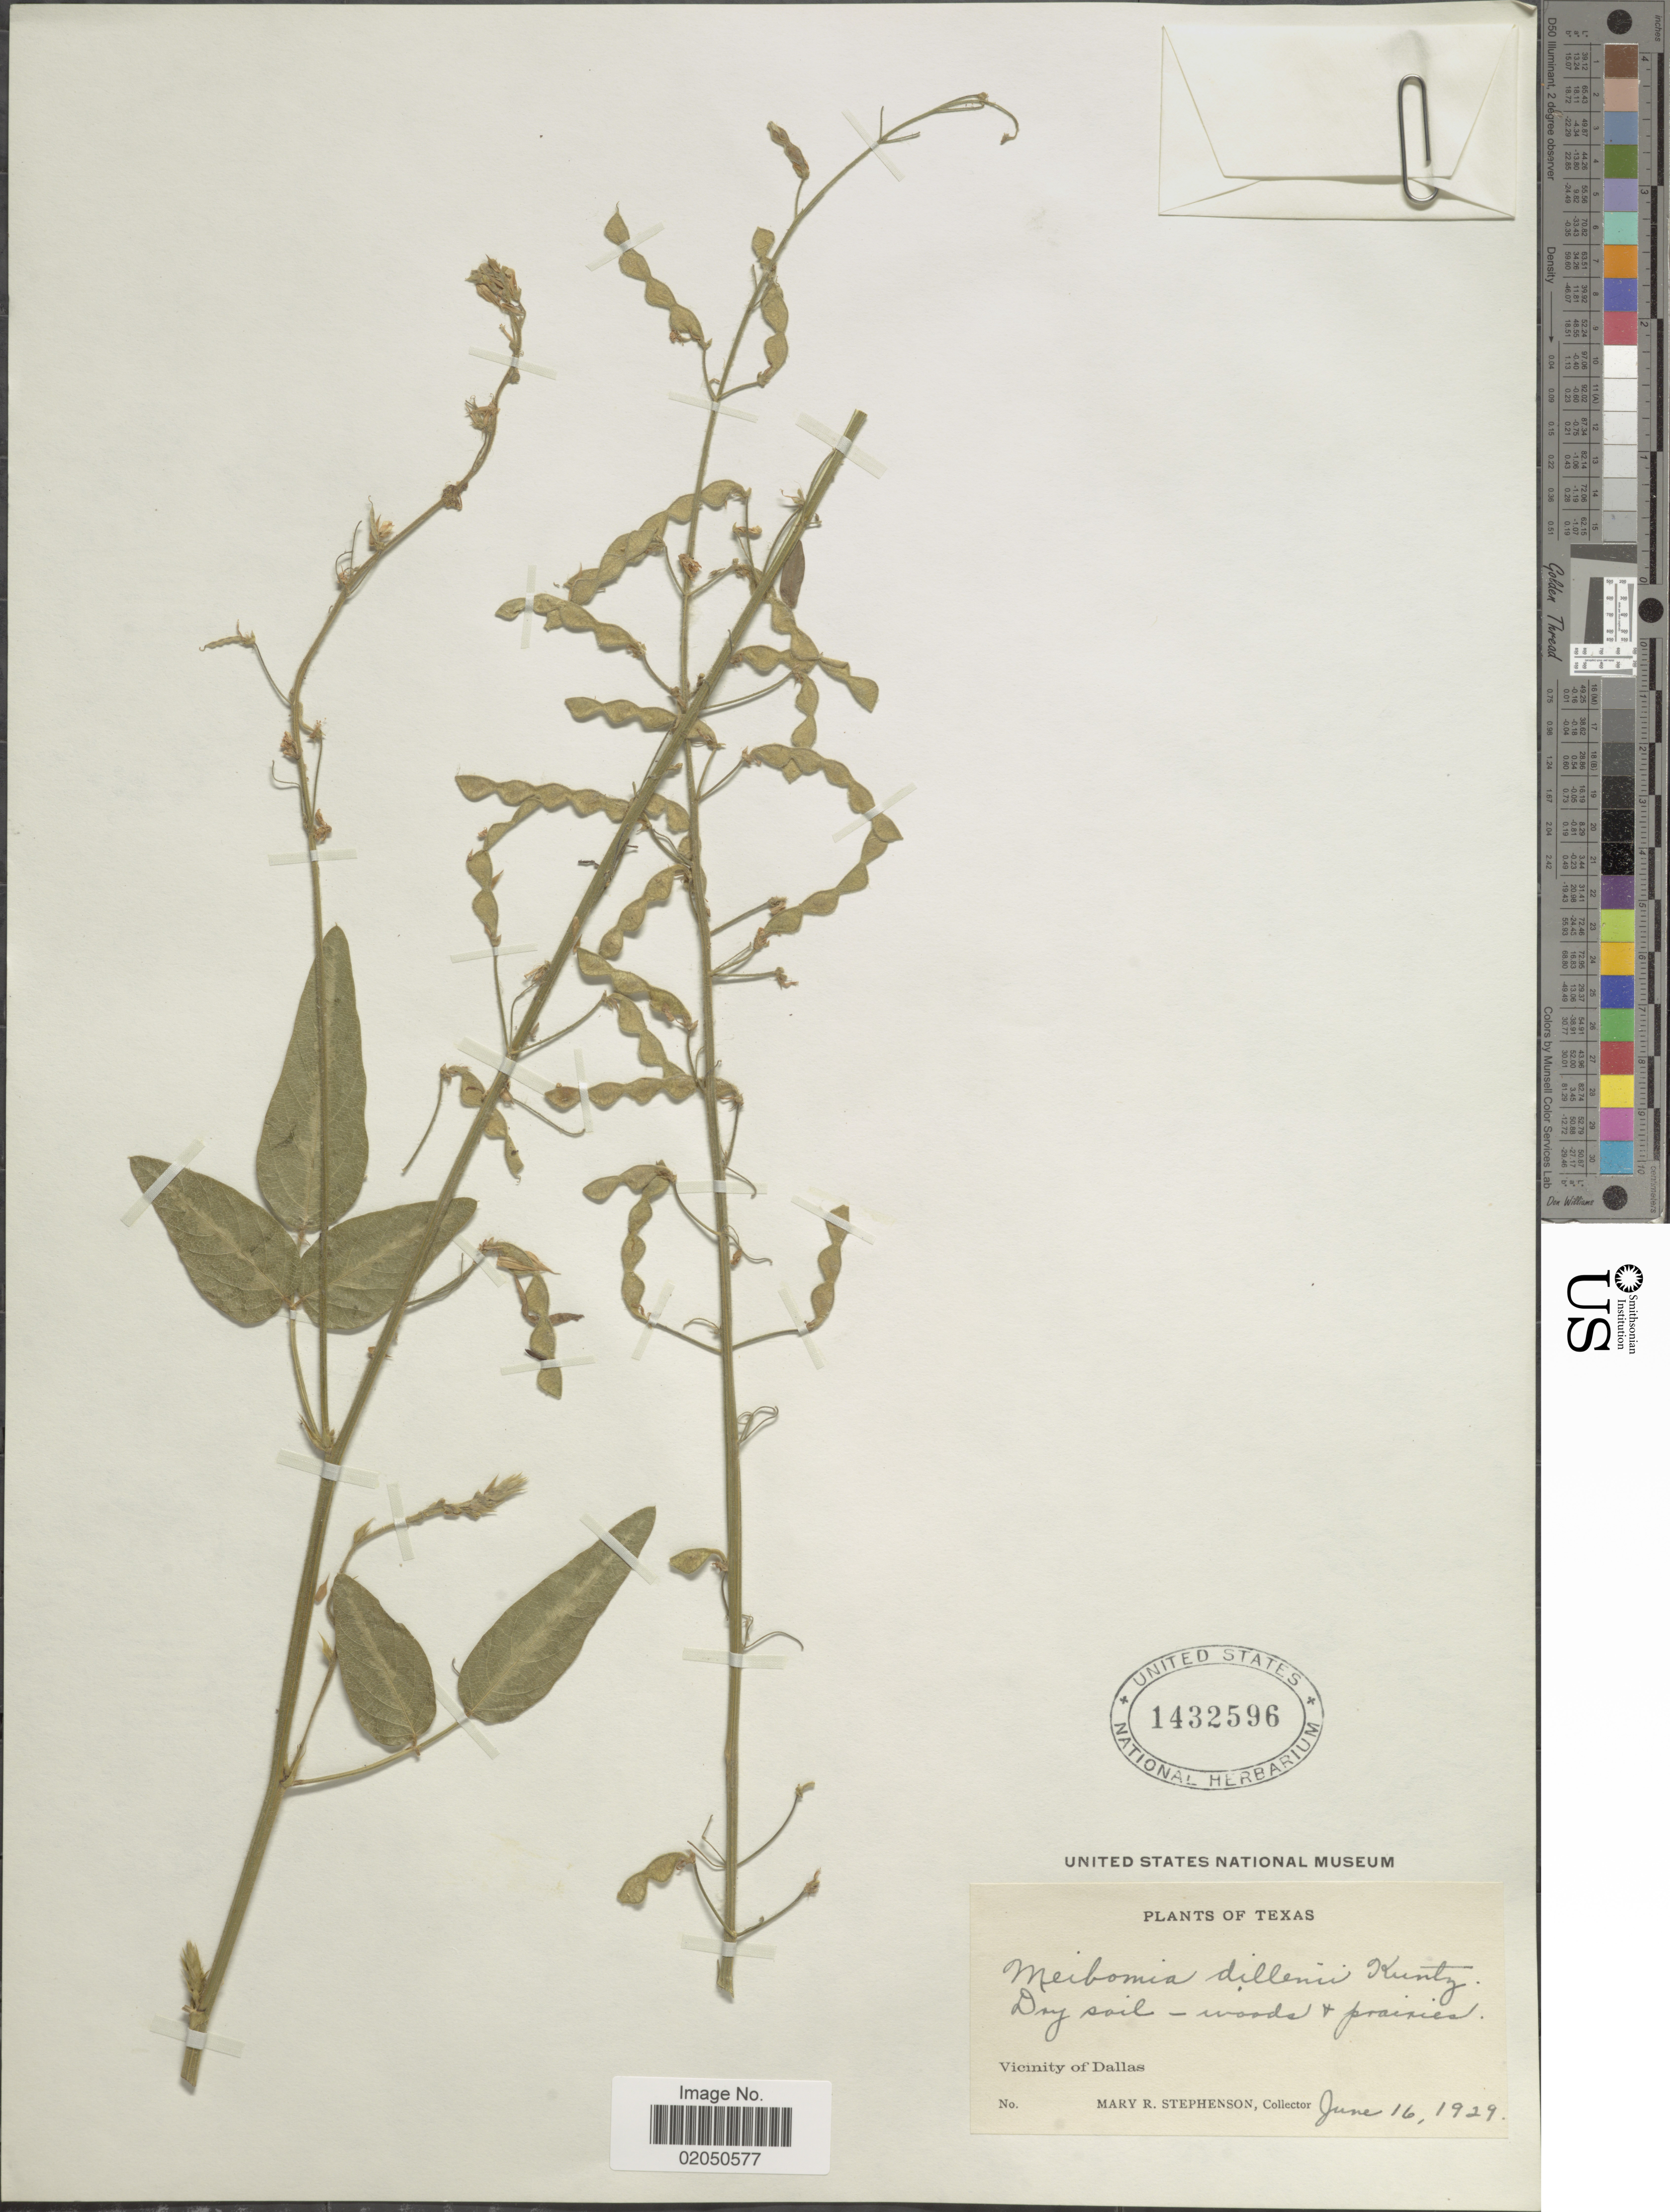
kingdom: Plantae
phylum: Tracheophyta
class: Magnoliopsida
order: Fabales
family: Fabaceae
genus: Desmodium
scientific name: Desmodium glabellum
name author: (Michx.) DC.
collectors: M. Stephenson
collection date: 1929-06-16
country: United States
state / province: Texas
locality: Vicinity of Dallas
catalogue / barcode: US 1432596